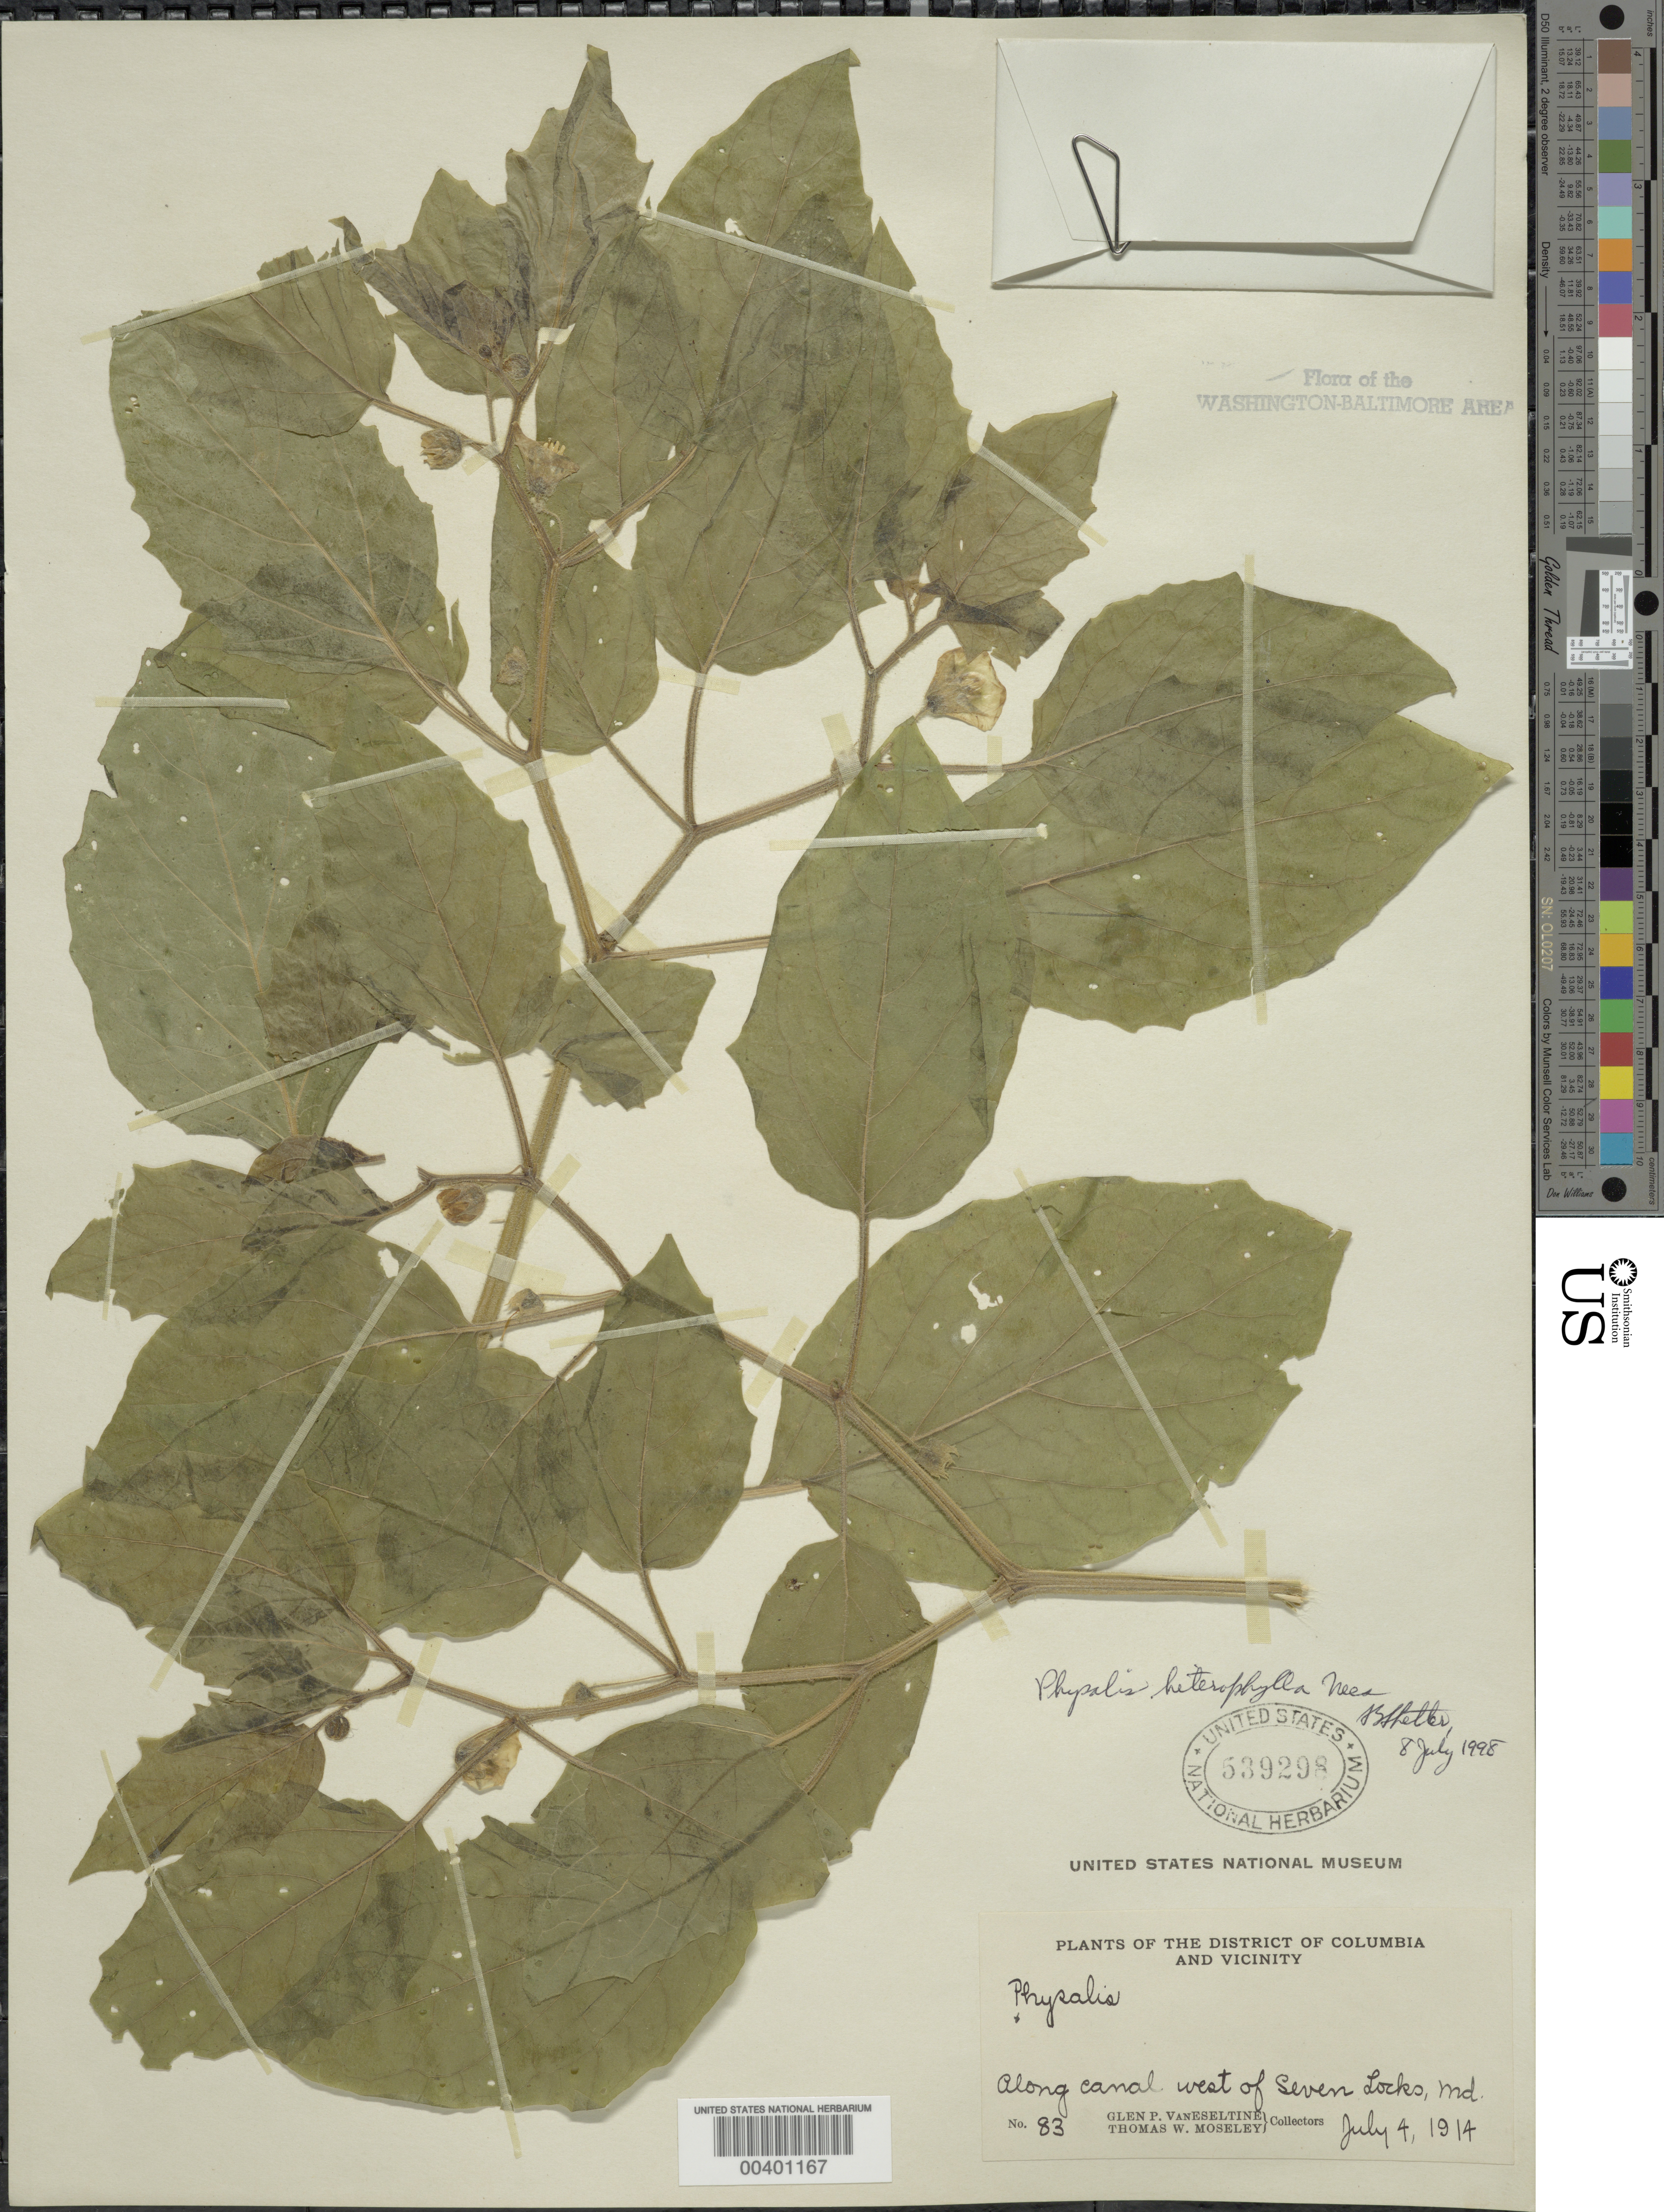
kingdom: Plantae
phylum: Tracheophyta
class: Magnoliopsida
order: Solanales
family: Solanaceae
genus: Physalis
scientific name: Physalis heterophylla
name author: Nees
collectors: G. P. Van Eseltine & T. Moseley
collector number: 83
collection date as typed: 04 Jul 1914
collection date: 1914-07-04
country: United States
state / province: Maryland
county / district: Montgomery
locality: Along Canal, west of Seven Locks C. & O. Canal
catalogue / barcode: US 539298